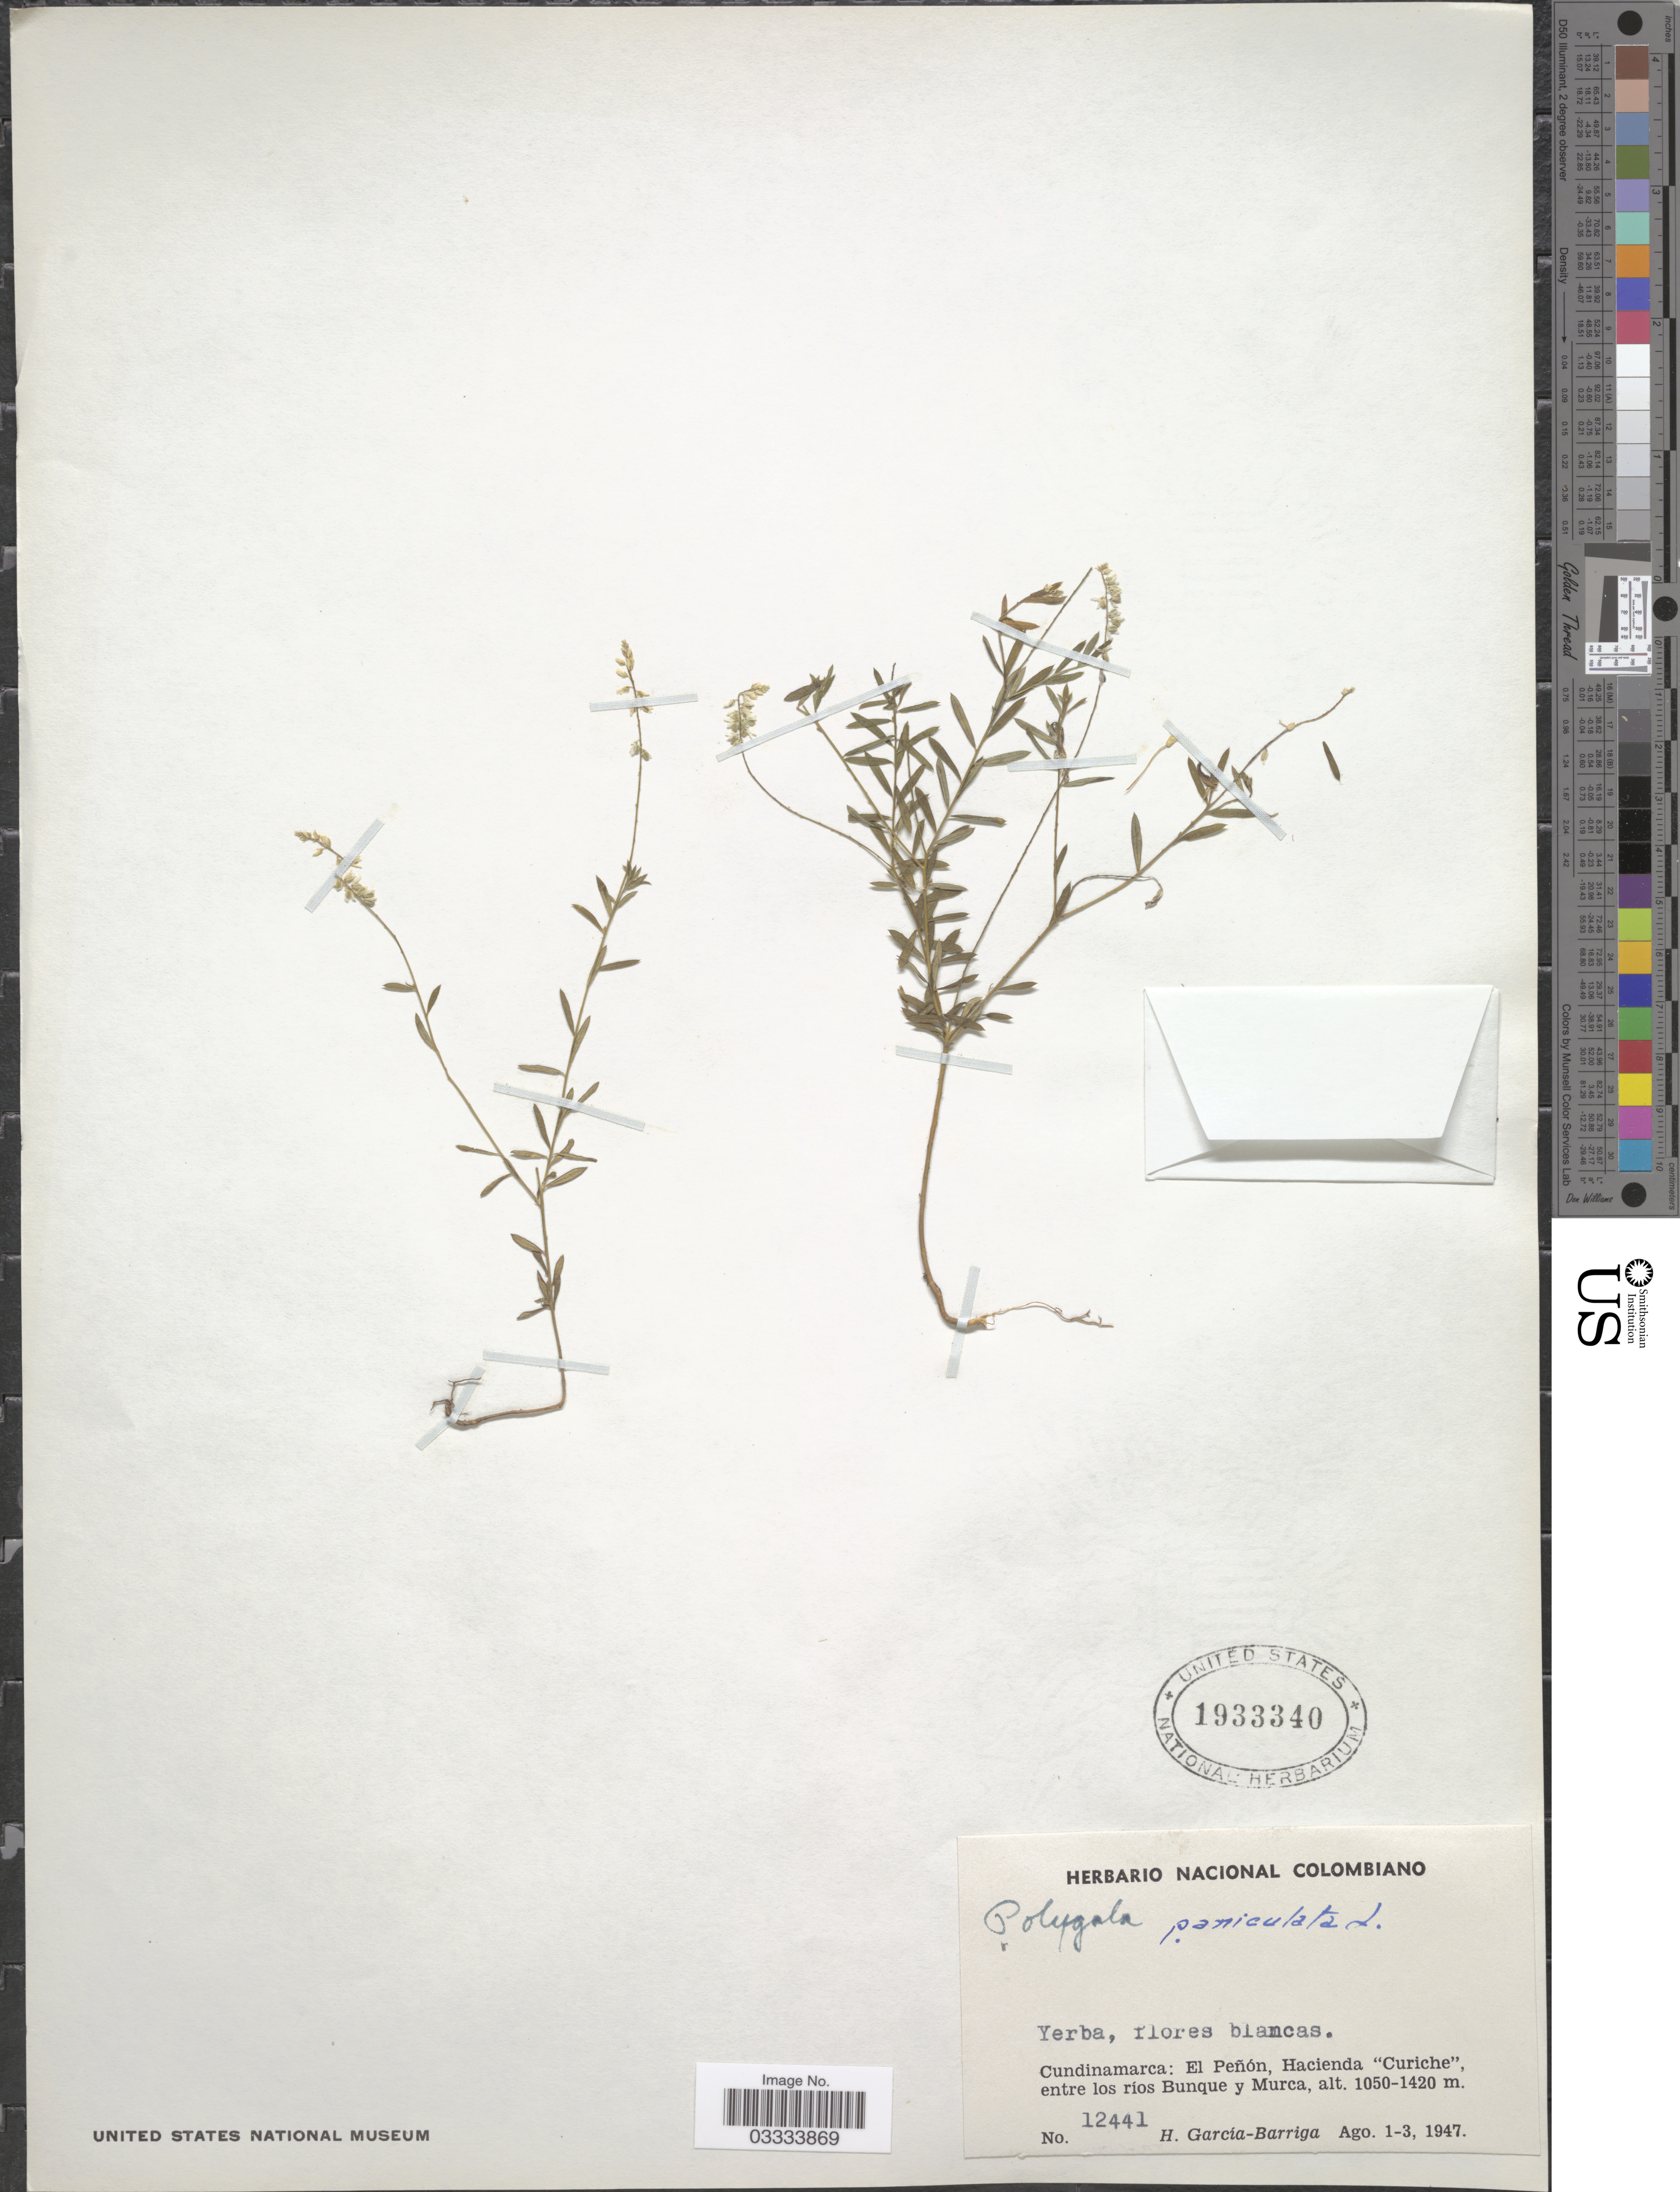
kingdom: Plantae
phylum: Tracheophyta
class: Magnoliopsida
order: Fabales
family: Polygalaceae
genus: Polygala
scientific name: Polygala paniculata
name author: L.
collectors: H. García Barriga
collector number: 12441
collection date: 1947-08-01/1947-08-03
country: Colombia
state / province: Cundinamarca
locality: El Peñon, Hacienda "Curiche", entre los ríos Bunque y Murca.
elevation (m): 1050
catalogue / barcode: US 1933340